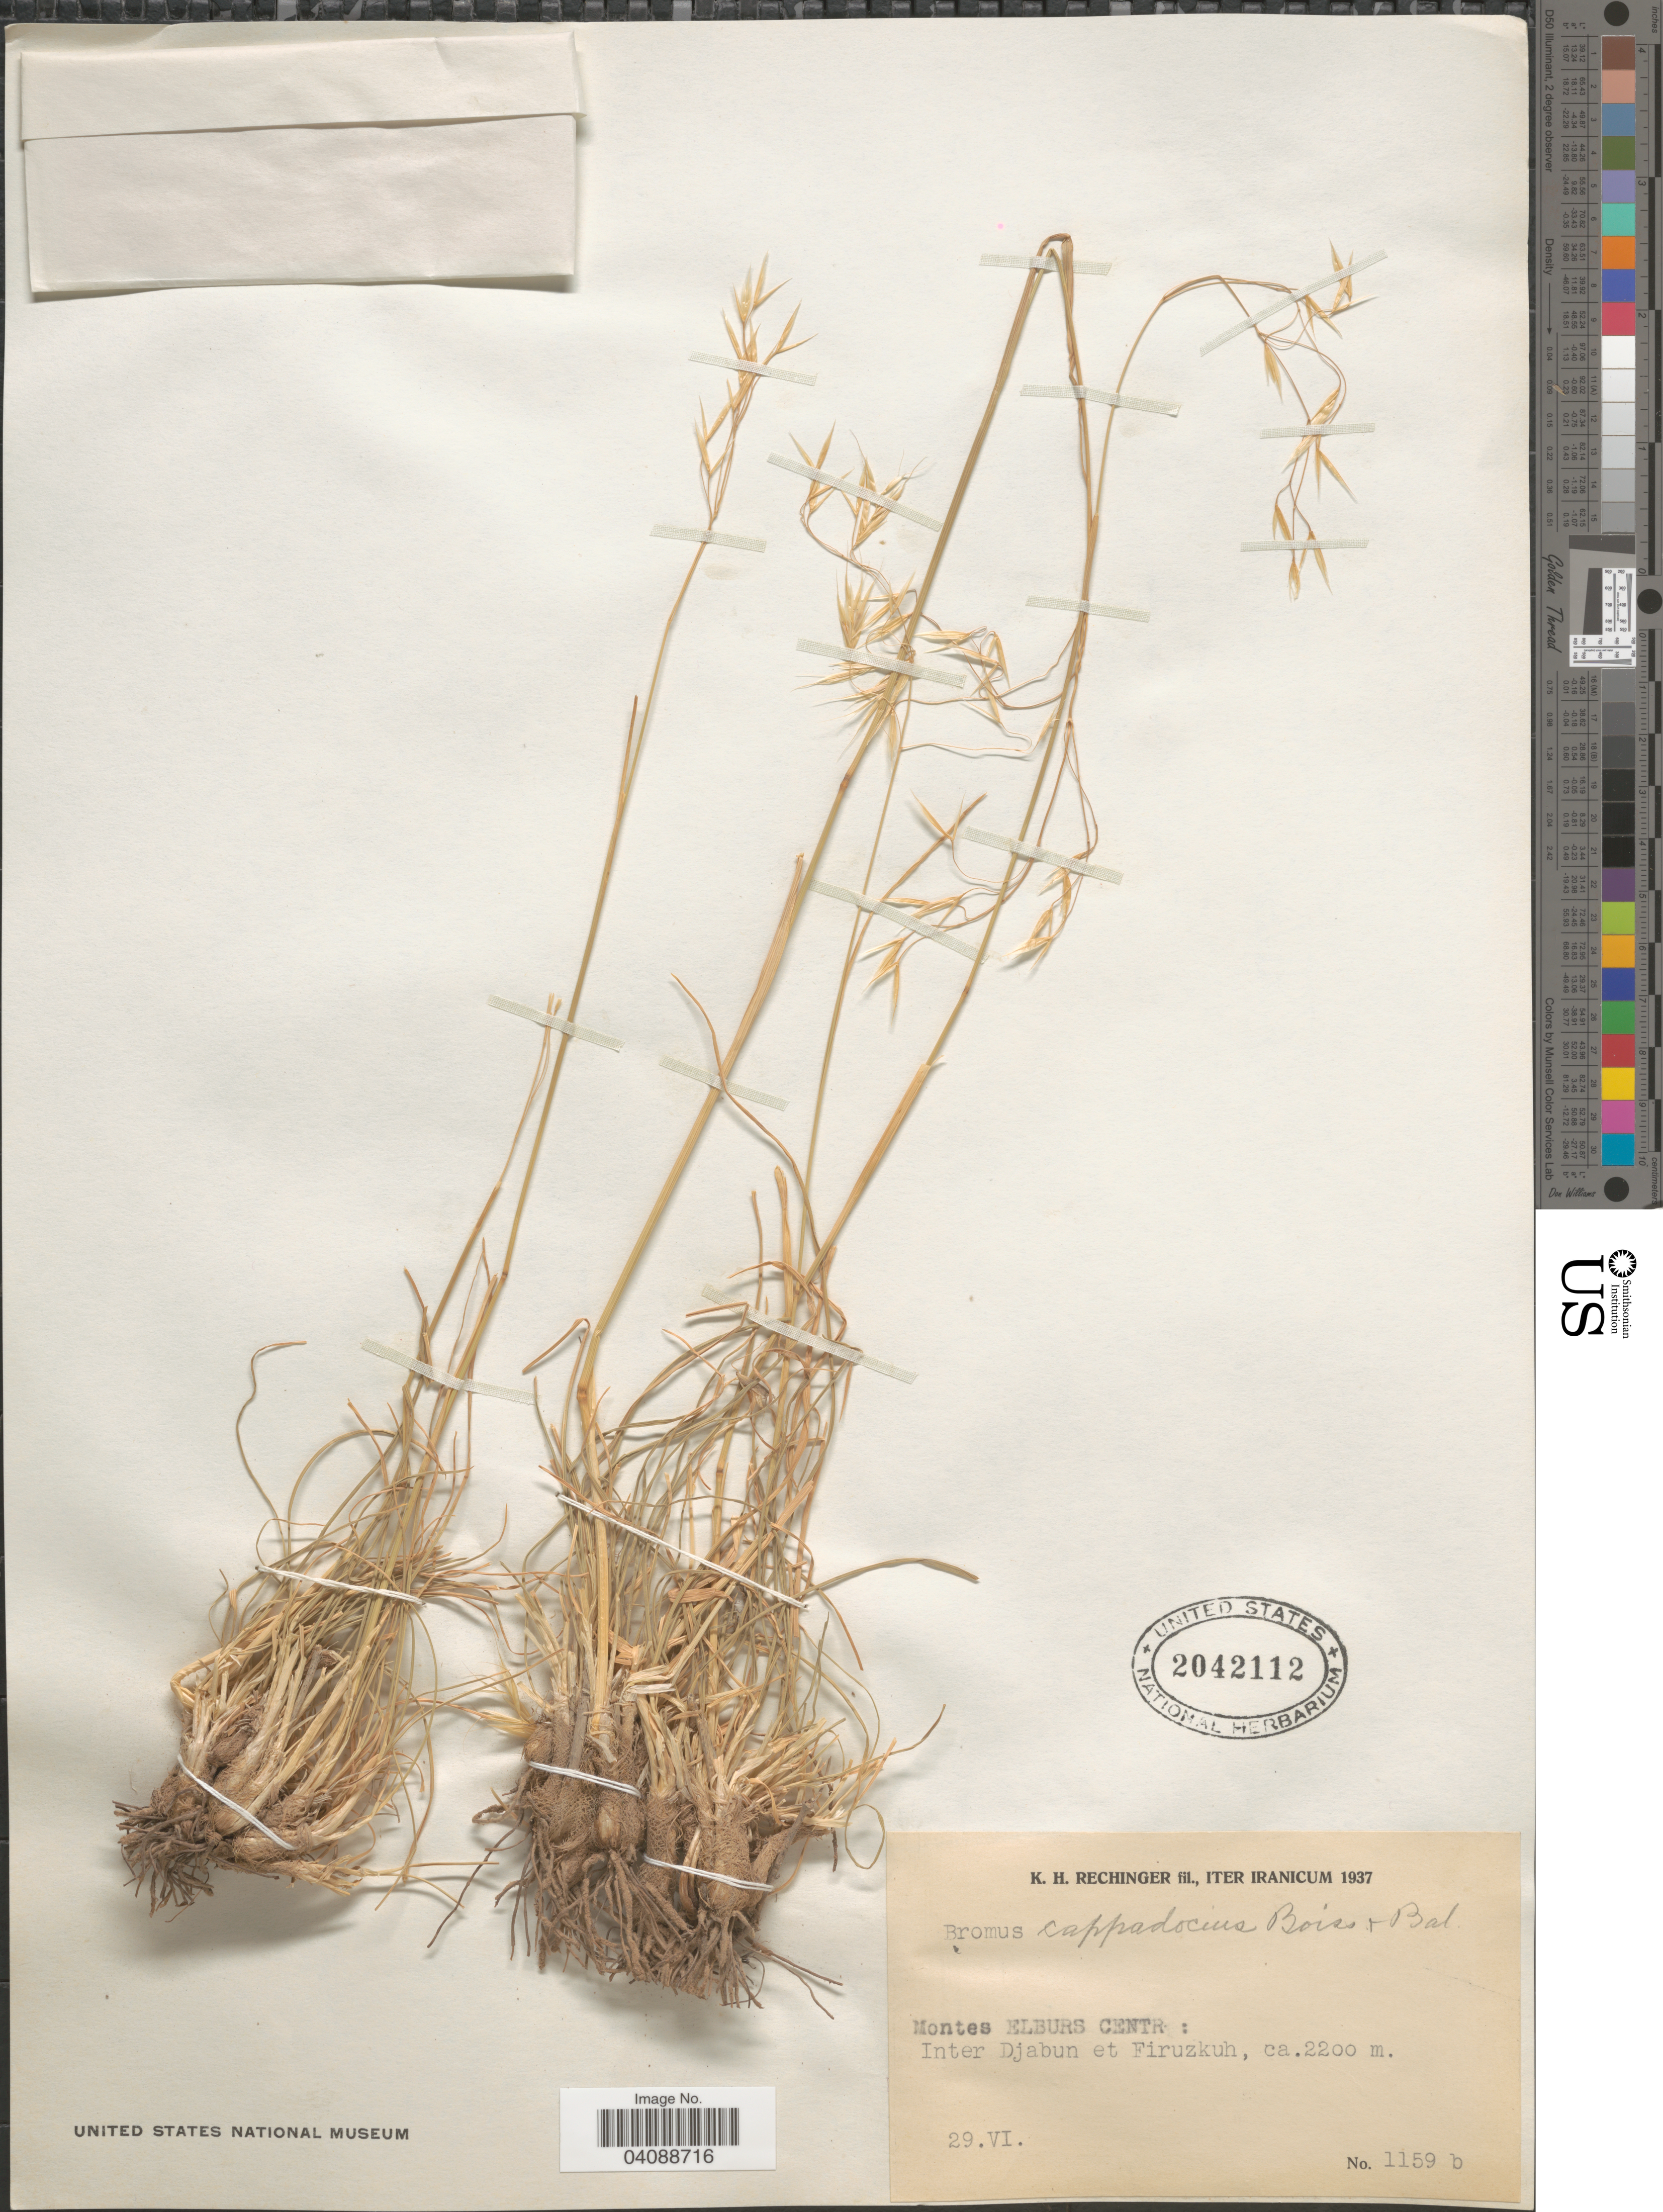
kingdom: Plantae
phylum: Tracheophyta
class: Liliopsida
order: Poales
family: Poaceae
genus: Bromus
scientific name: Bromus cappadocicus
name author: Boiss. & Balansa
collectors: K. H. Rechinger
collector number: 1159b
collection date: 1937-06-29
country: Iran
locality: Iter Iranicum 1937. Montes Elburs Centr: Inter Djabun et Firuzkuh.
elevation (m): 2200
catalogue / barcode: US 2042112